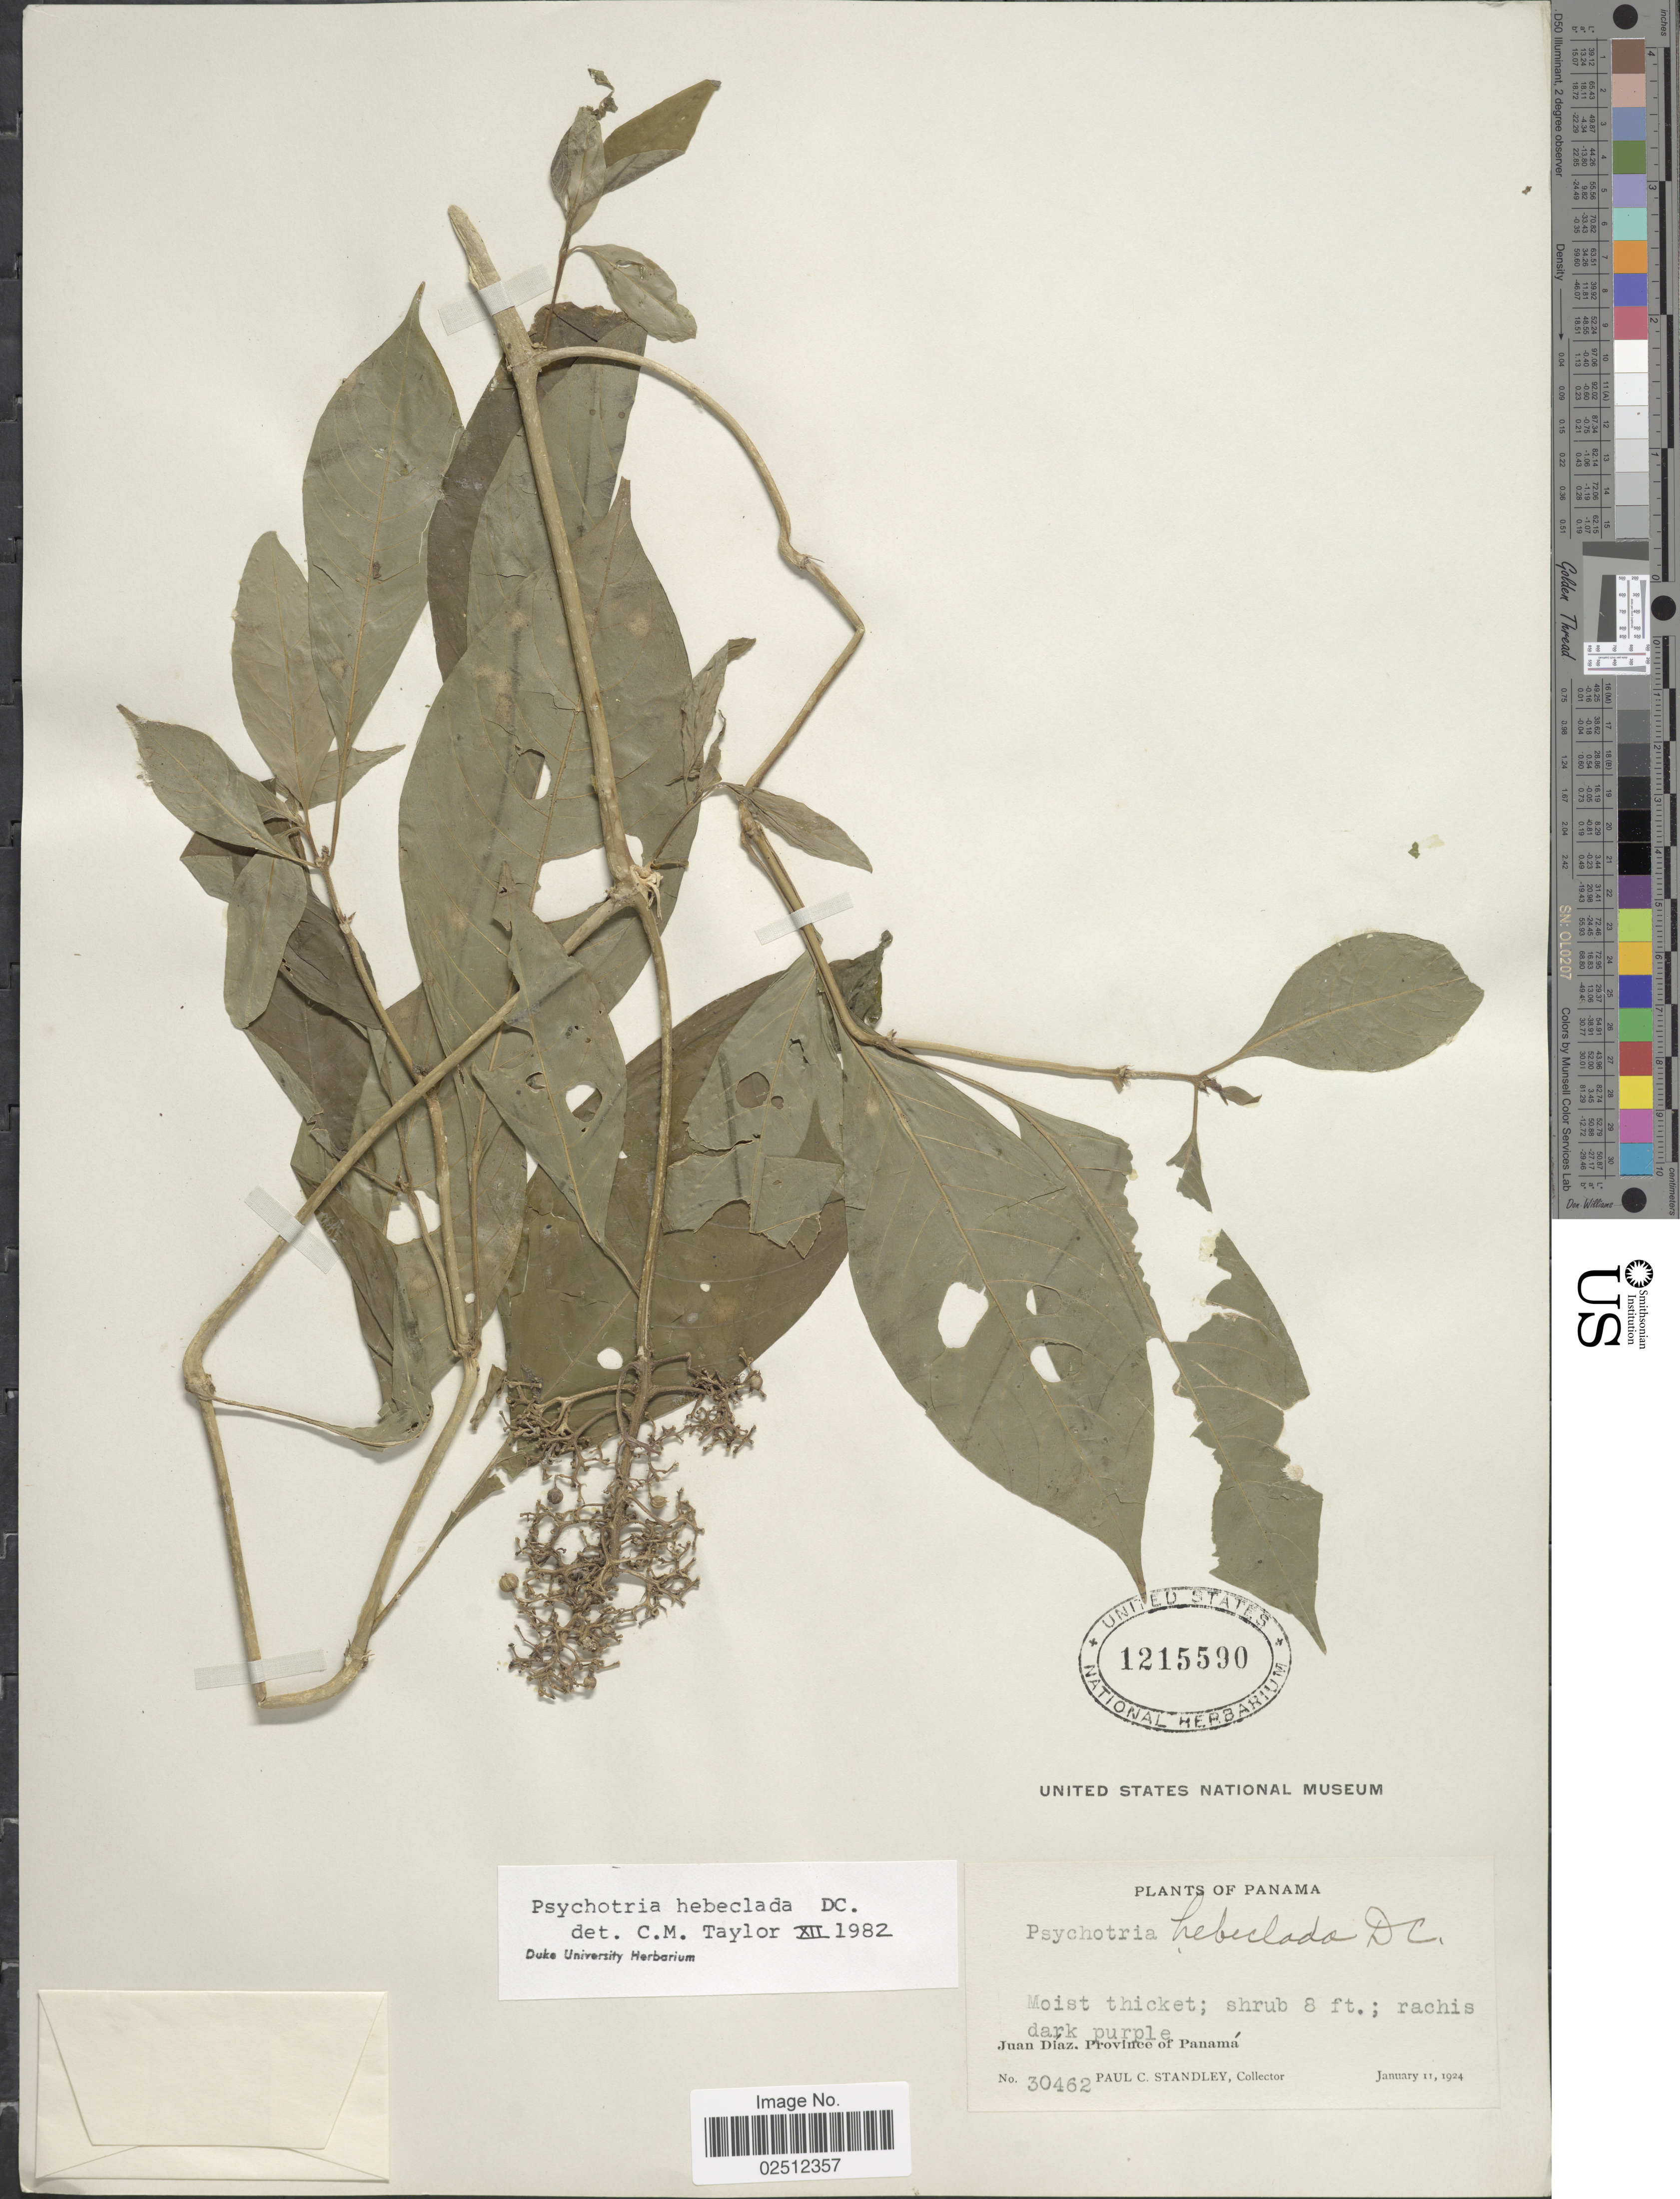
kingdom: Plantae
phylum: Tracheophyta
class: Magnoliopsida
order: Gentianales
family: Rubiaceae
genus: Psychotria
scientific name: Psychotria hebeclada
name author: DC.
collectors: P. C. Standley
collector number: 30462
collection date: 1924-01-11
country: Panama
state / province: Panamá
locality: Moist thicket, Juan Díaz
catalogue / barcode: US 1215590